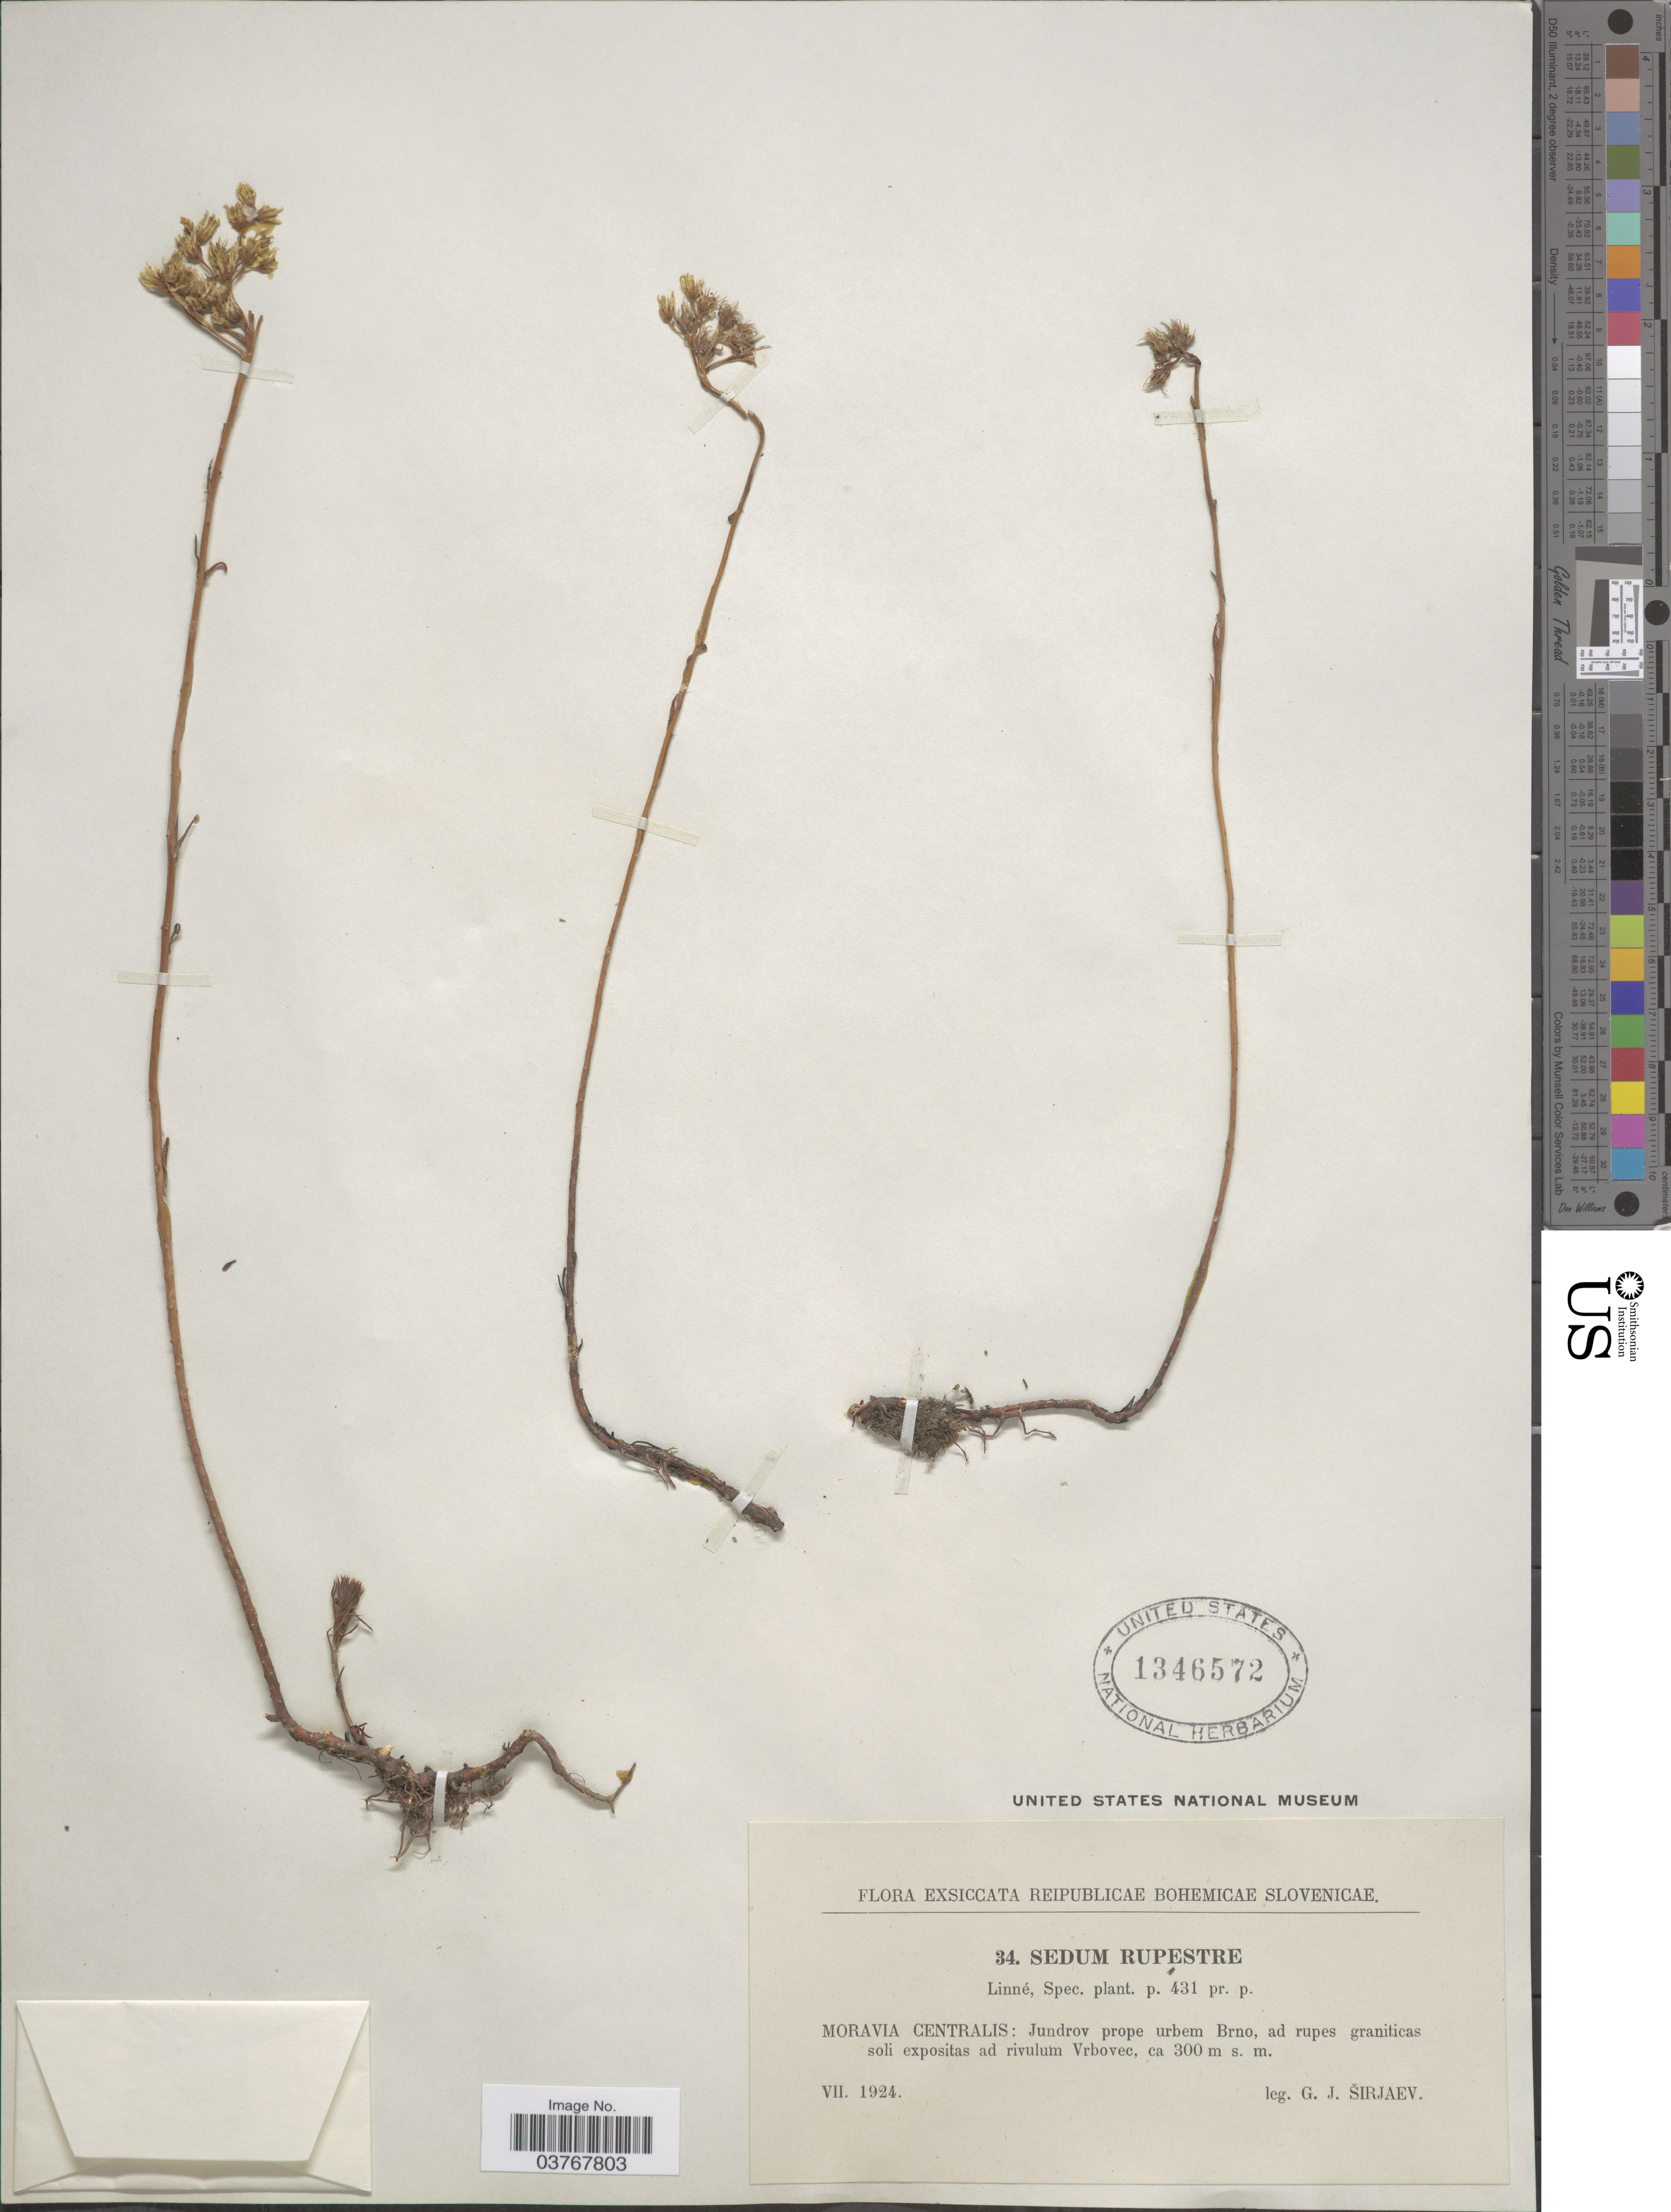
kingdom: Plantae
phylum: Tracheophyta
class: Magnoliopsida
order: Saxifragales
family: Crassulaceae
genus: Petrosedum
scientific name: Petrosedum rupestre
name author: (L.) P.V. Heath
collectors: G. Sirjaev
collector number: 34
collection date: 1924-07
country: Czechia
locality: Reipublicae Bohemicae Slovenicae. Moravia Centralis: Jundrov prope urbem Brno, ad rupes graniticas soli expositas ad rivulum Vrbovec.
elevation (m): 300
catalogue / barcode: US 1346572